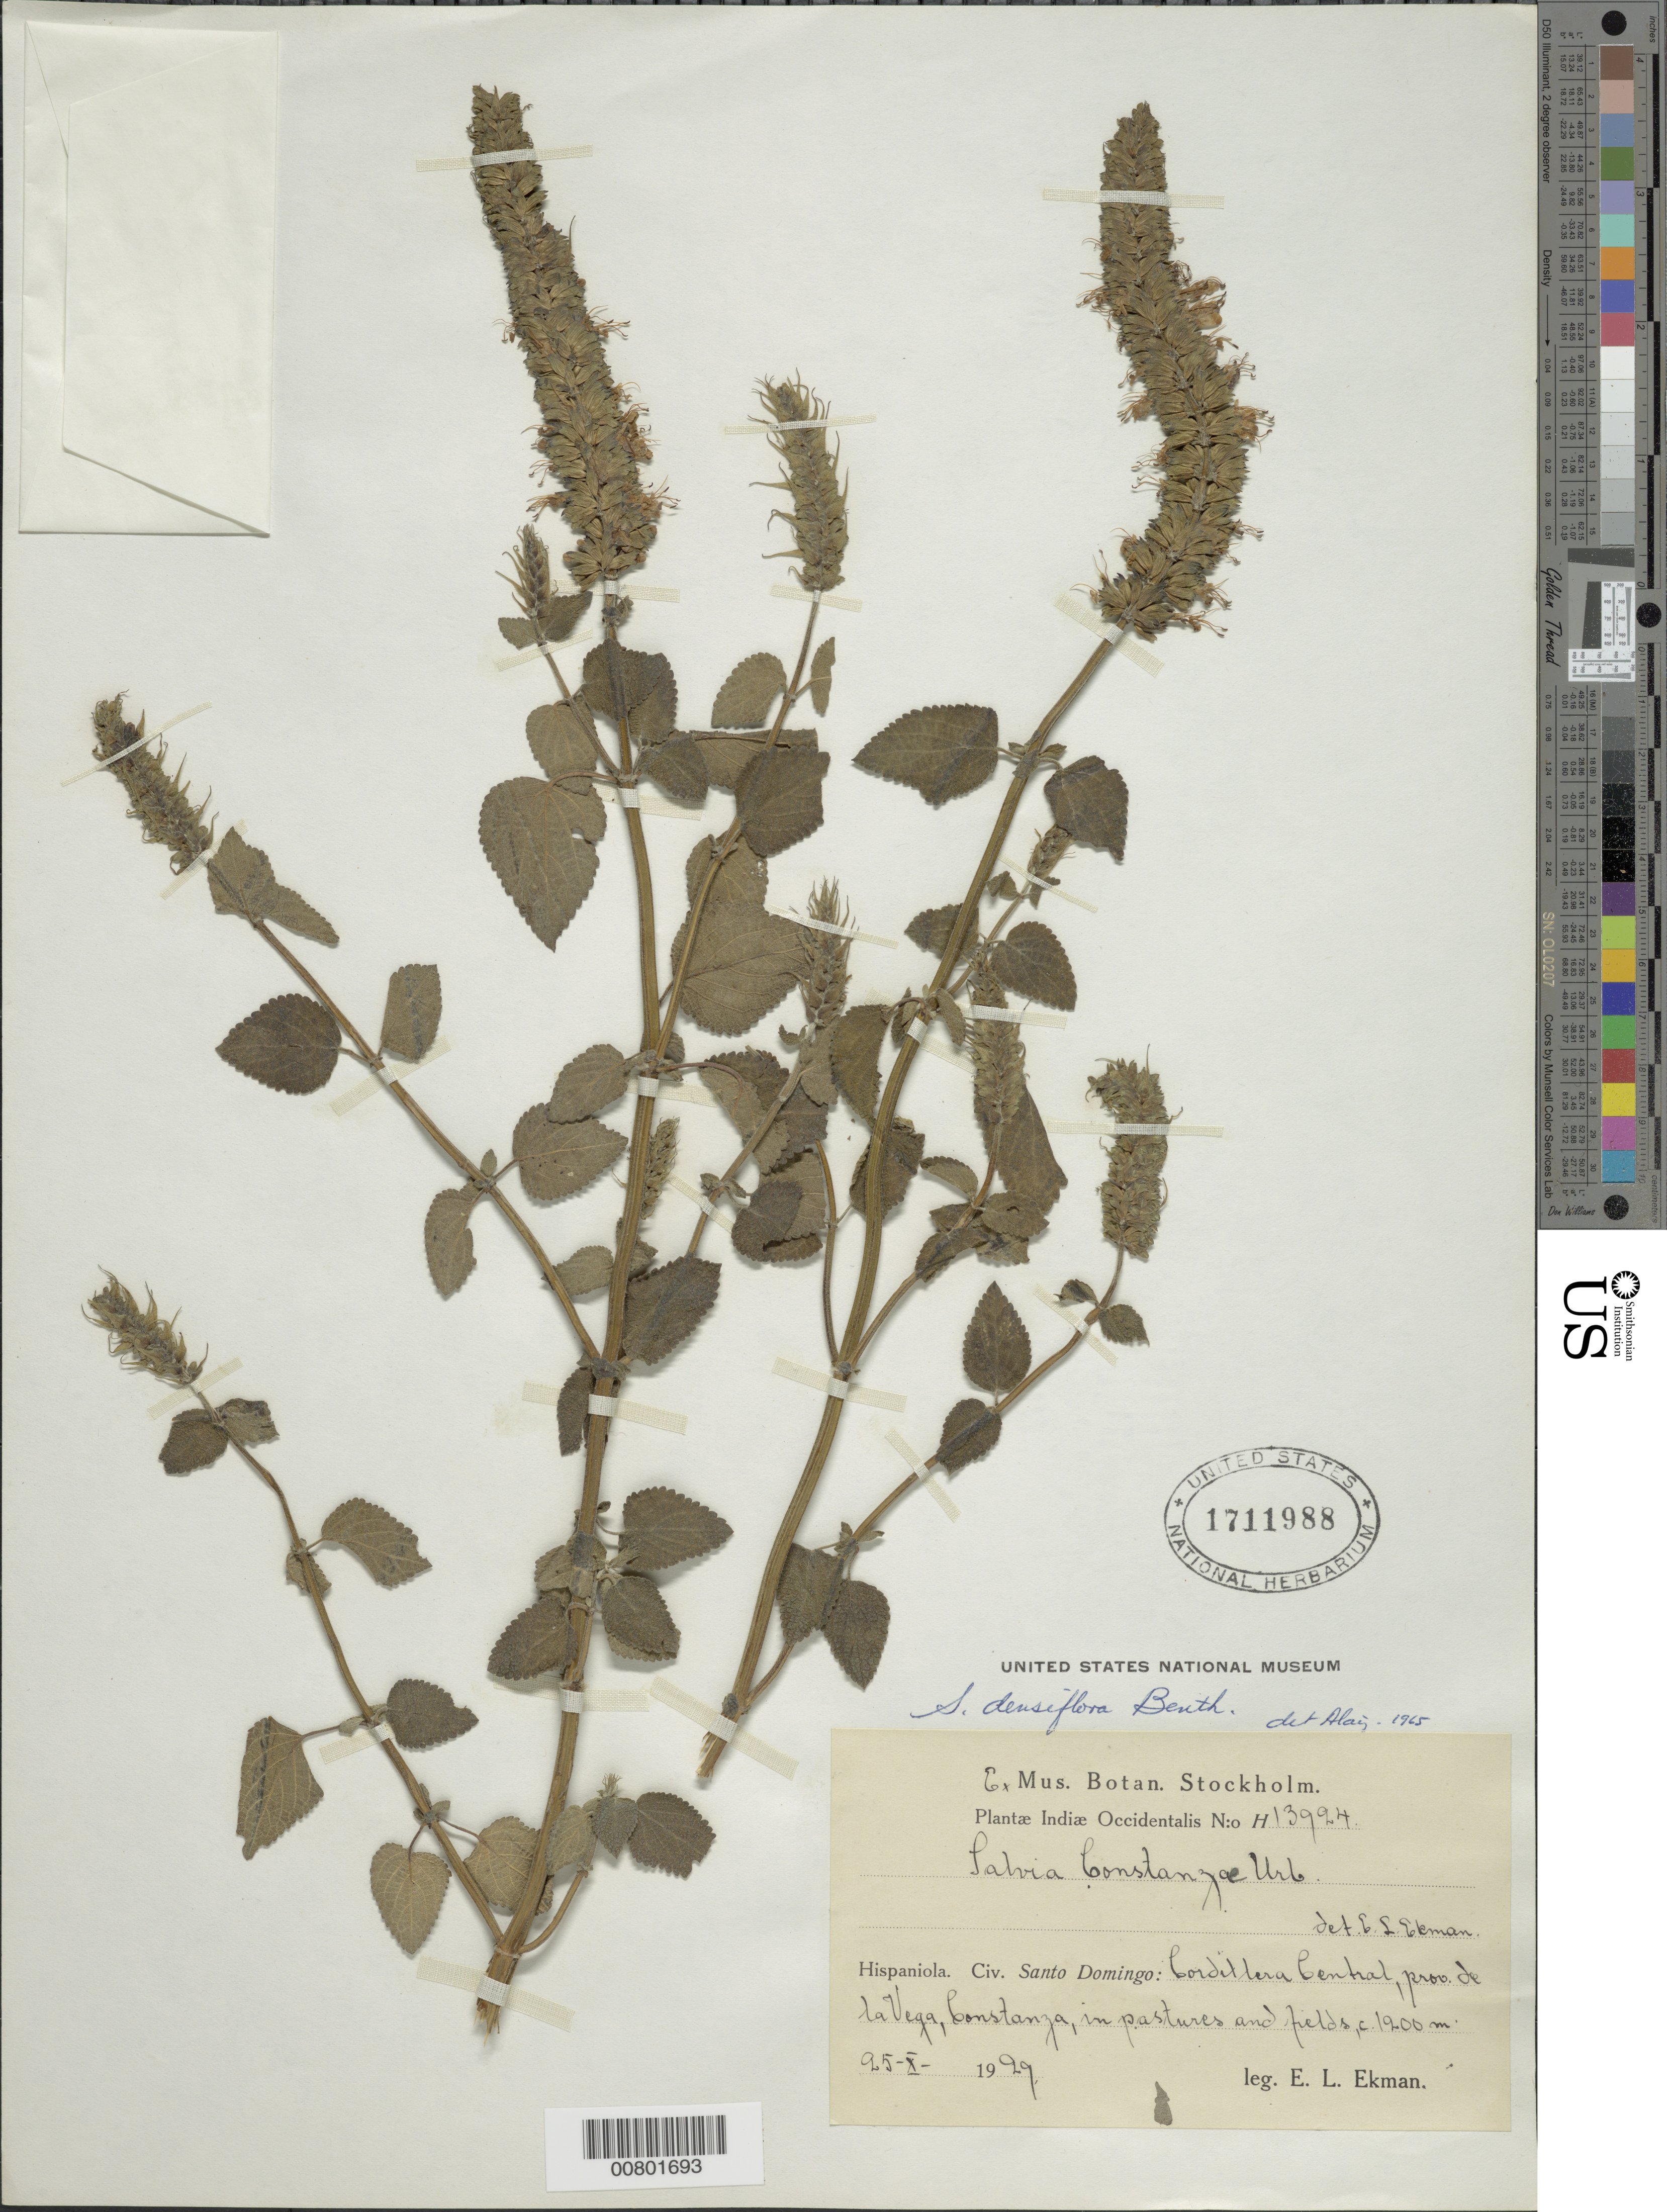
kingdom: Plantae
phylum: Tracheophyta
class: Magnoliopsida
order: Lamiales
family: Lamiaceae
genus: Salvia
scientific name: Salvia densiflora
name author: Benth.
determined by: Liogier, Alain H.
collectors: E. L. Ekman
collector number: H 13924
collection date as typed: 25 Oct 1929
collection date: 1929-10-25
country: Dominican Republic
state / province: La Vega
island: Hispaniola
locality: Cordillera Central, Constanza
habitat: In pastures and fields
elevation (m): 1200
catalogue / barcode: US 1711988